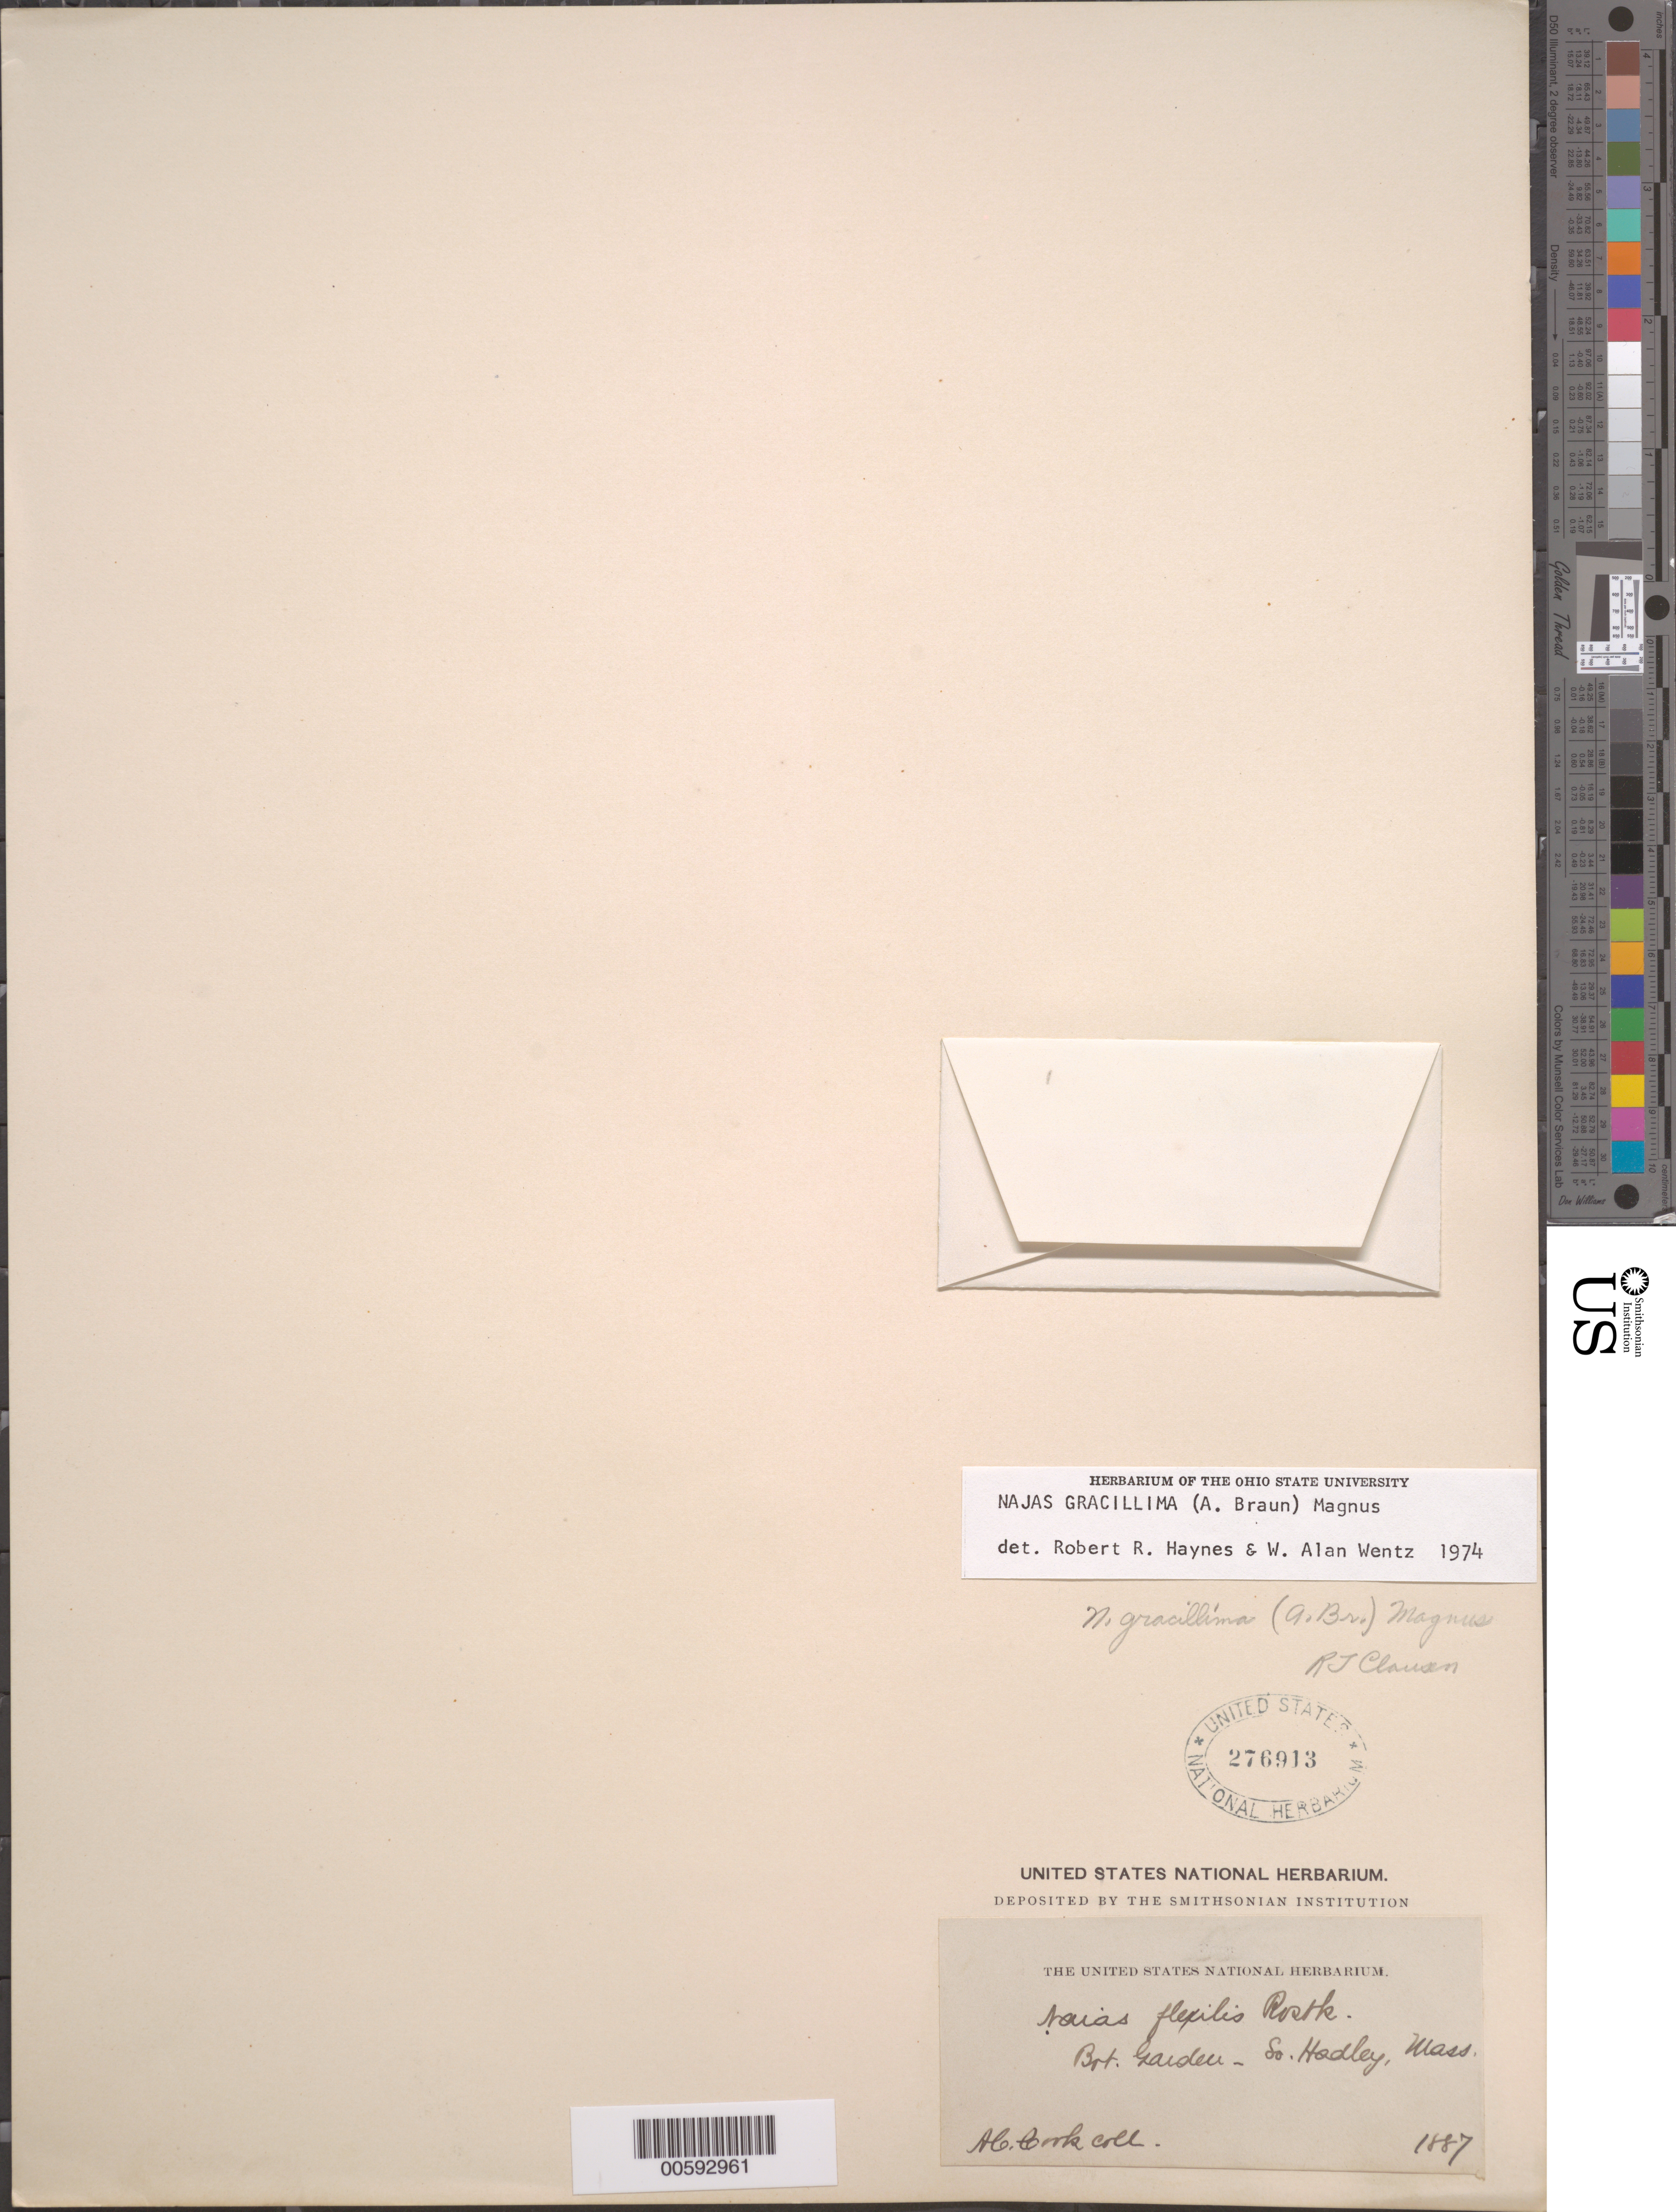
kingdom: Plantae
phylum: Tracheophyta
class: Liliopsida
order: Alismatales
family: Hydrocharitaceae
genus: Najas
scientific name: Najas gracillima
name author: (A. Braun) Magnus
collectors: Alice C. Cook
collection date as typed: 1887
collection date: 1887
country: United States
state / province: Massachusetts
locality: South Hadley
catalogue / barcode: US 276913